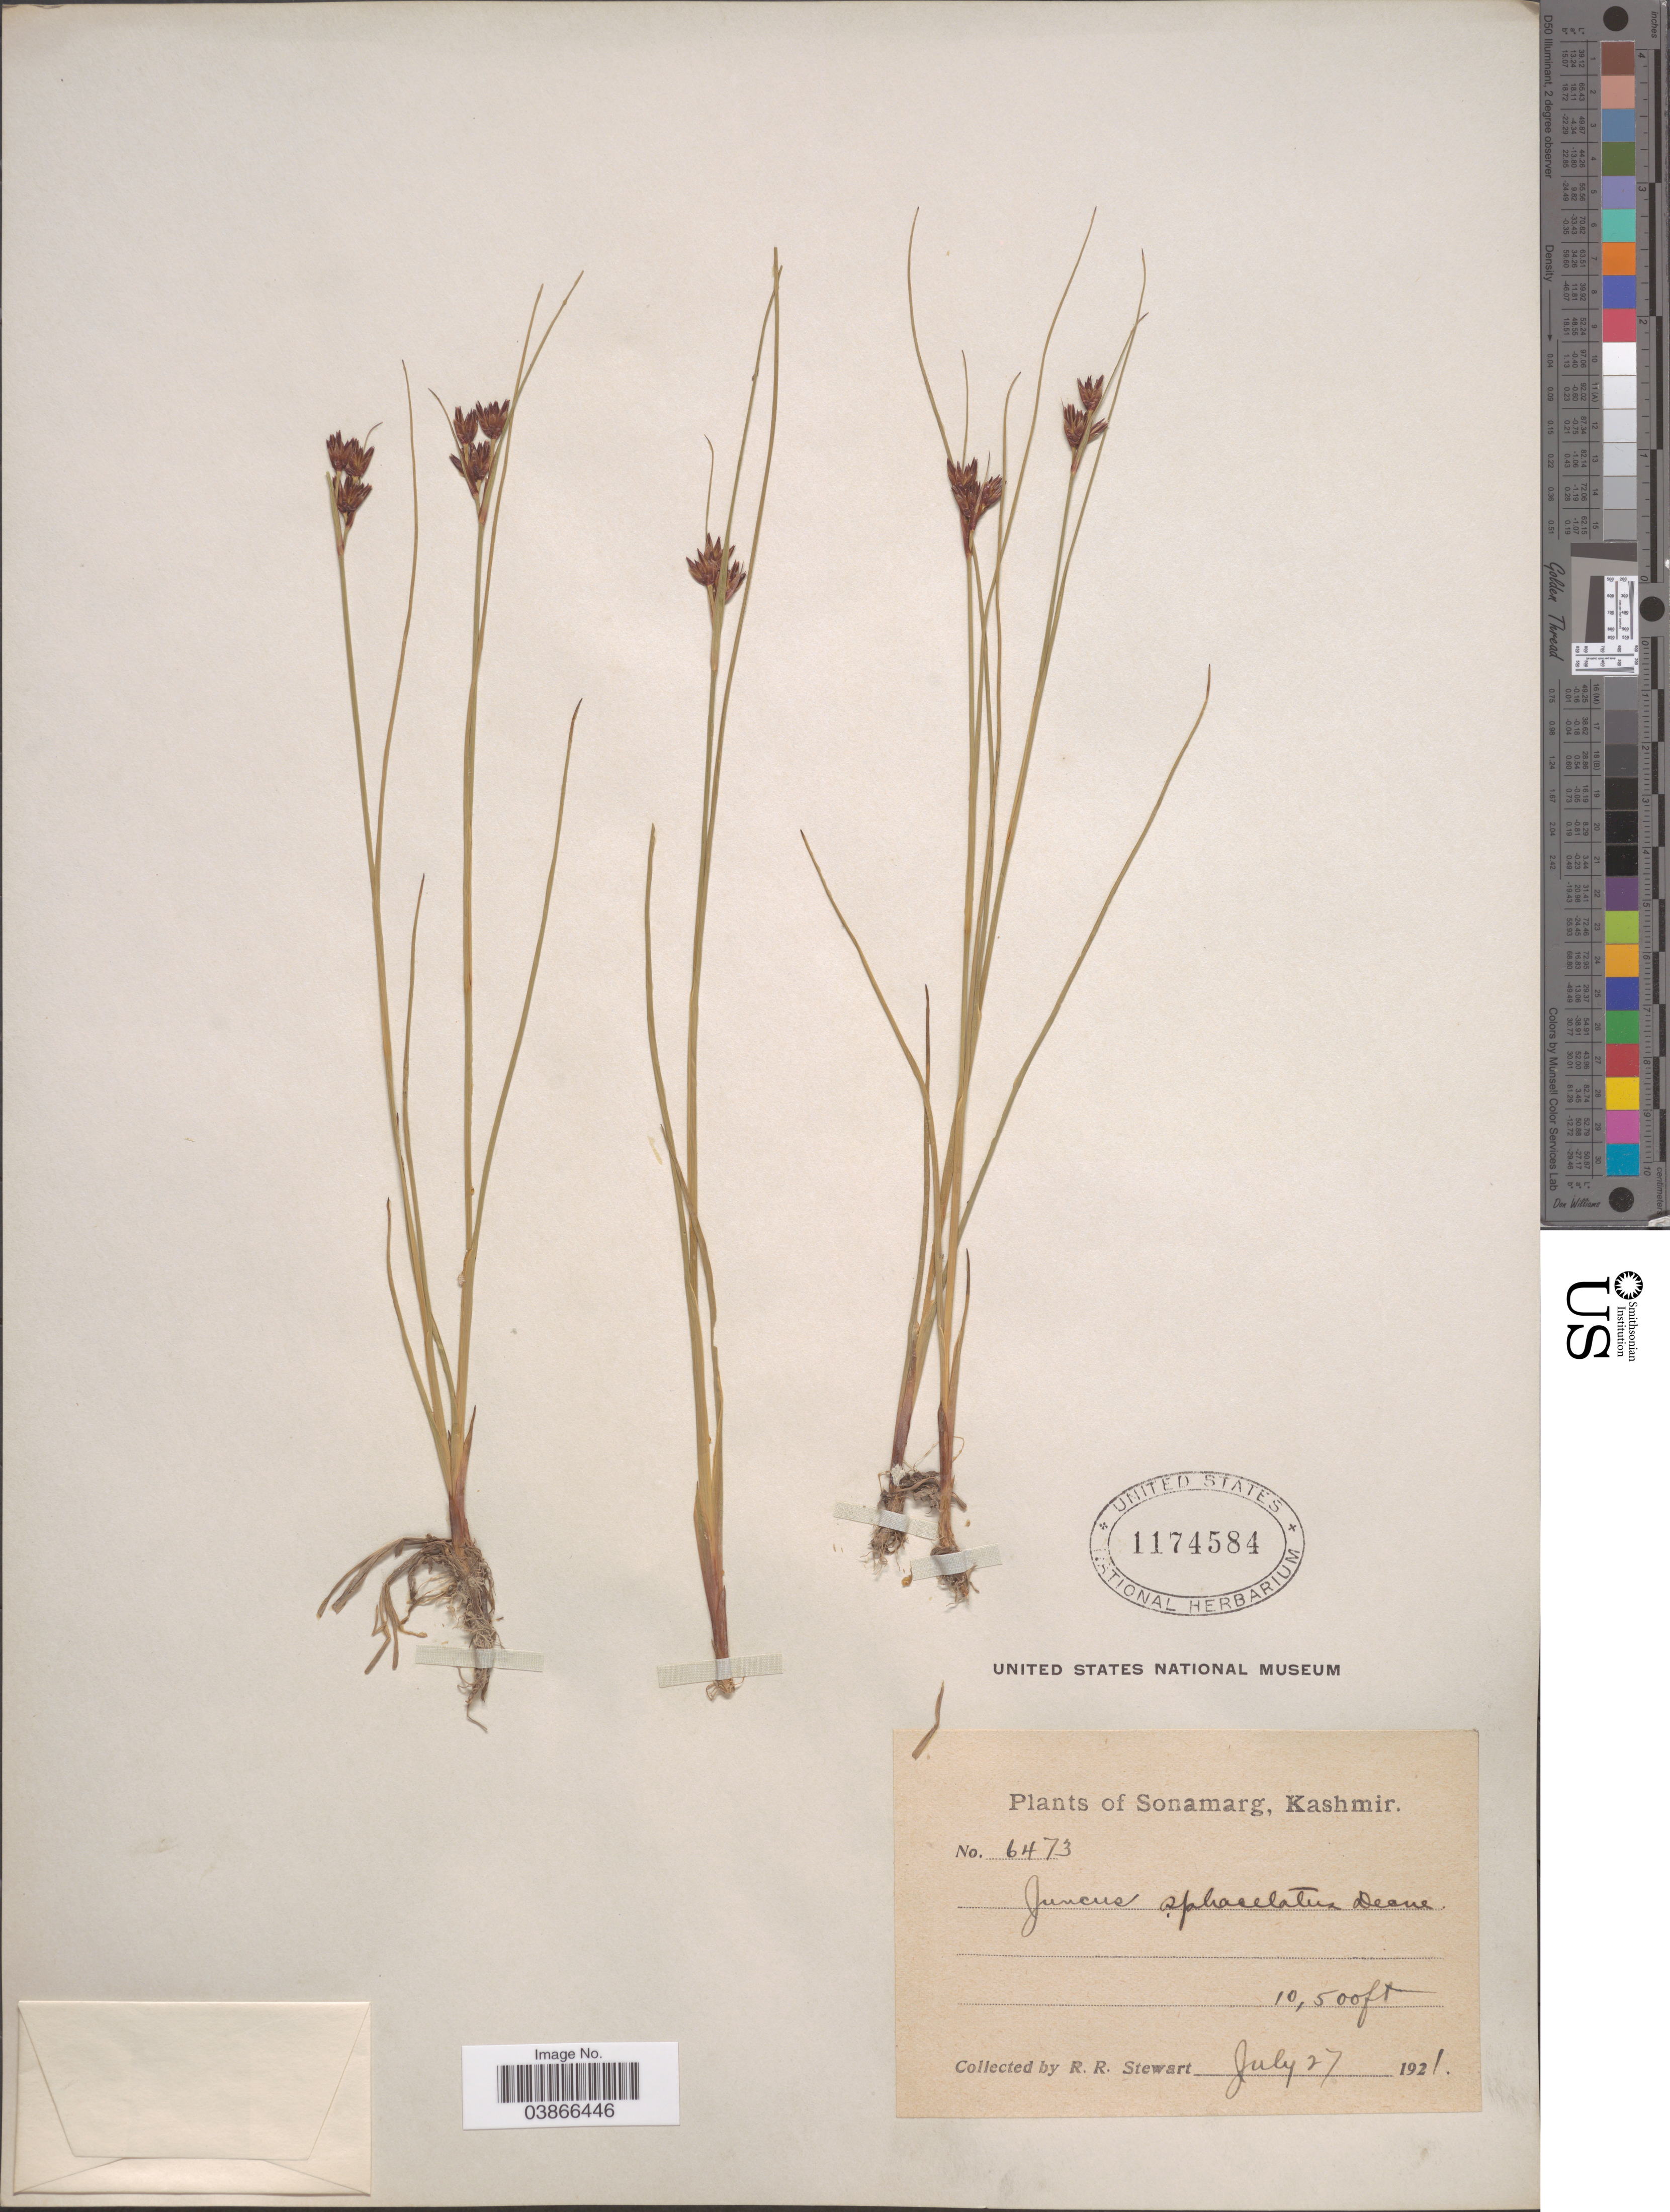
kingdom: Plantae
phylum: Tracheophyta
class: Liliopsida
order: Poales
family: Juncaceae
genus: Juncus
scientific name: Juncus sphacelatus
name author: Decne.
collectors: R. Stewart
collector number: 6473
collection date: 1921-07-27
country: India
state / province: Jammu and Kashmir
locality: Sonamarg, Kashmir.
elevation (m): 3200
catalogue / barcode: US 1174584